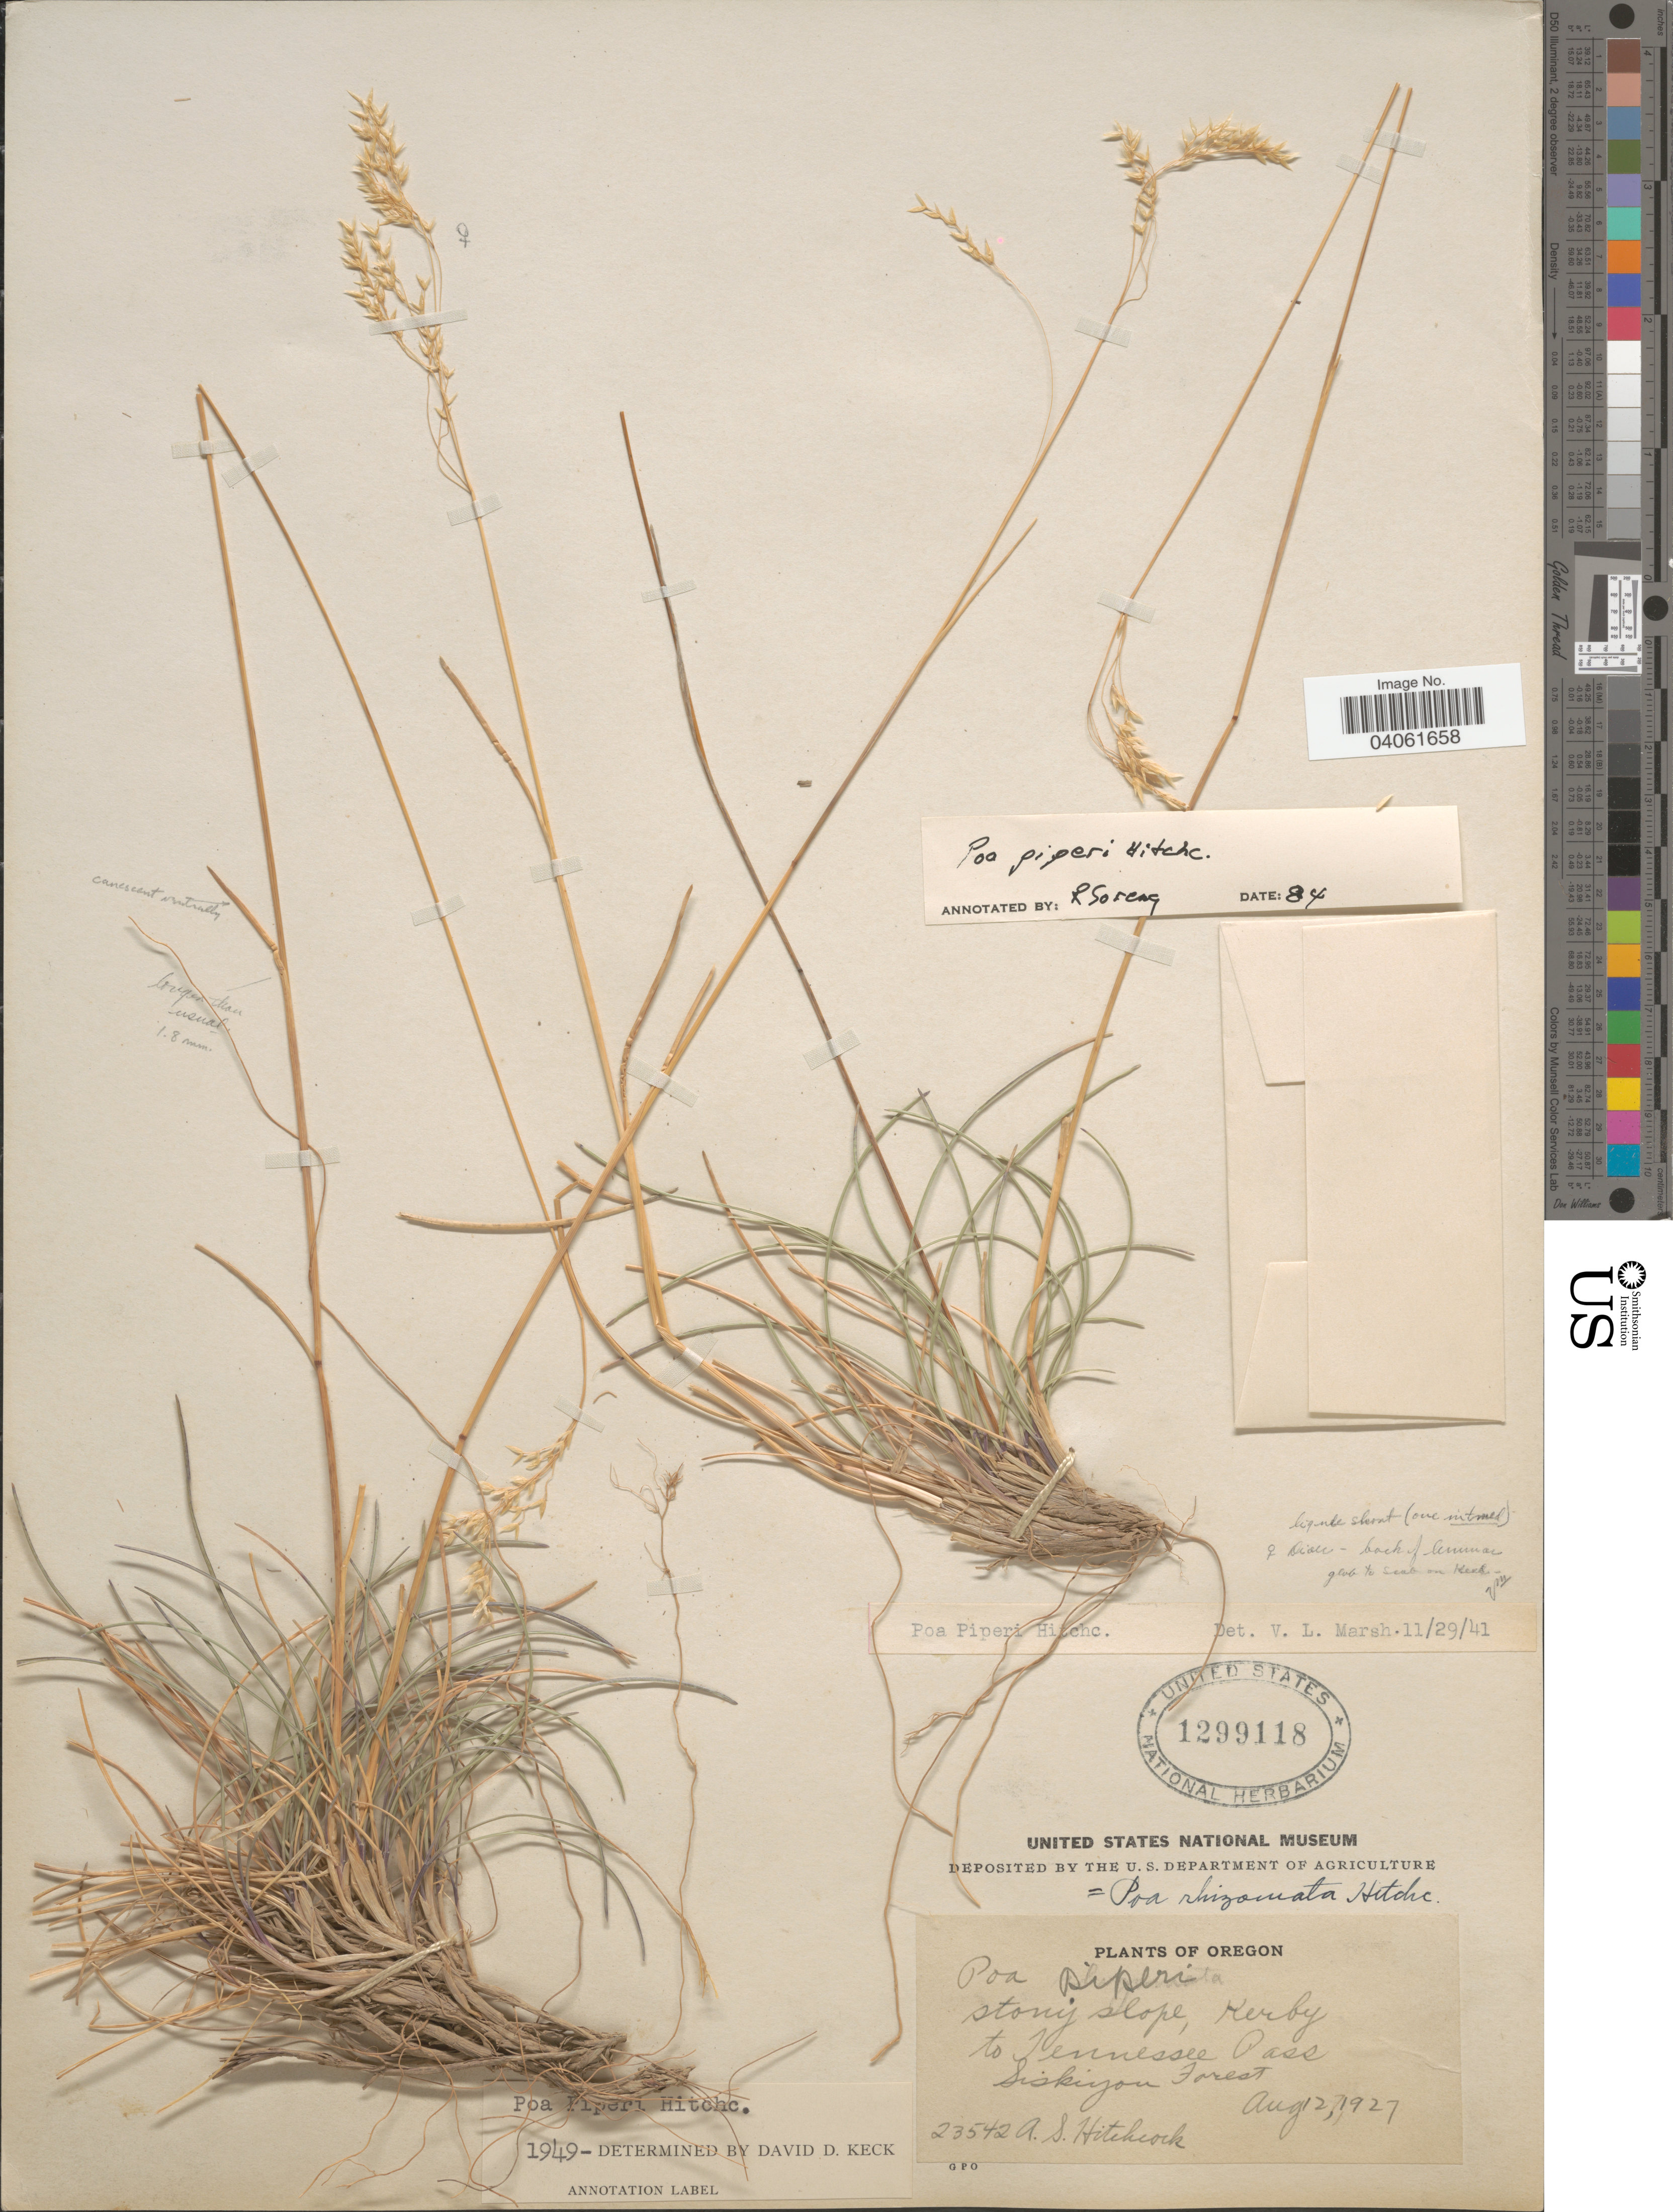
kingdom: Plantae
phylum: Tracheophyta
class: Liliopsida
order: Poales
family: Poaceae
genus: Poa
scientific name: Poa piperi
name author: Hitchc.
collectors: A. S. Hitchcock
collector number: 23542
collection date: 1927-08-12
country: United States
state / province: Oregon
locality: Stony slope, Kerby to Tennessee Pass, Siskiyou Forest.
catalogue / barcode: US 1299118